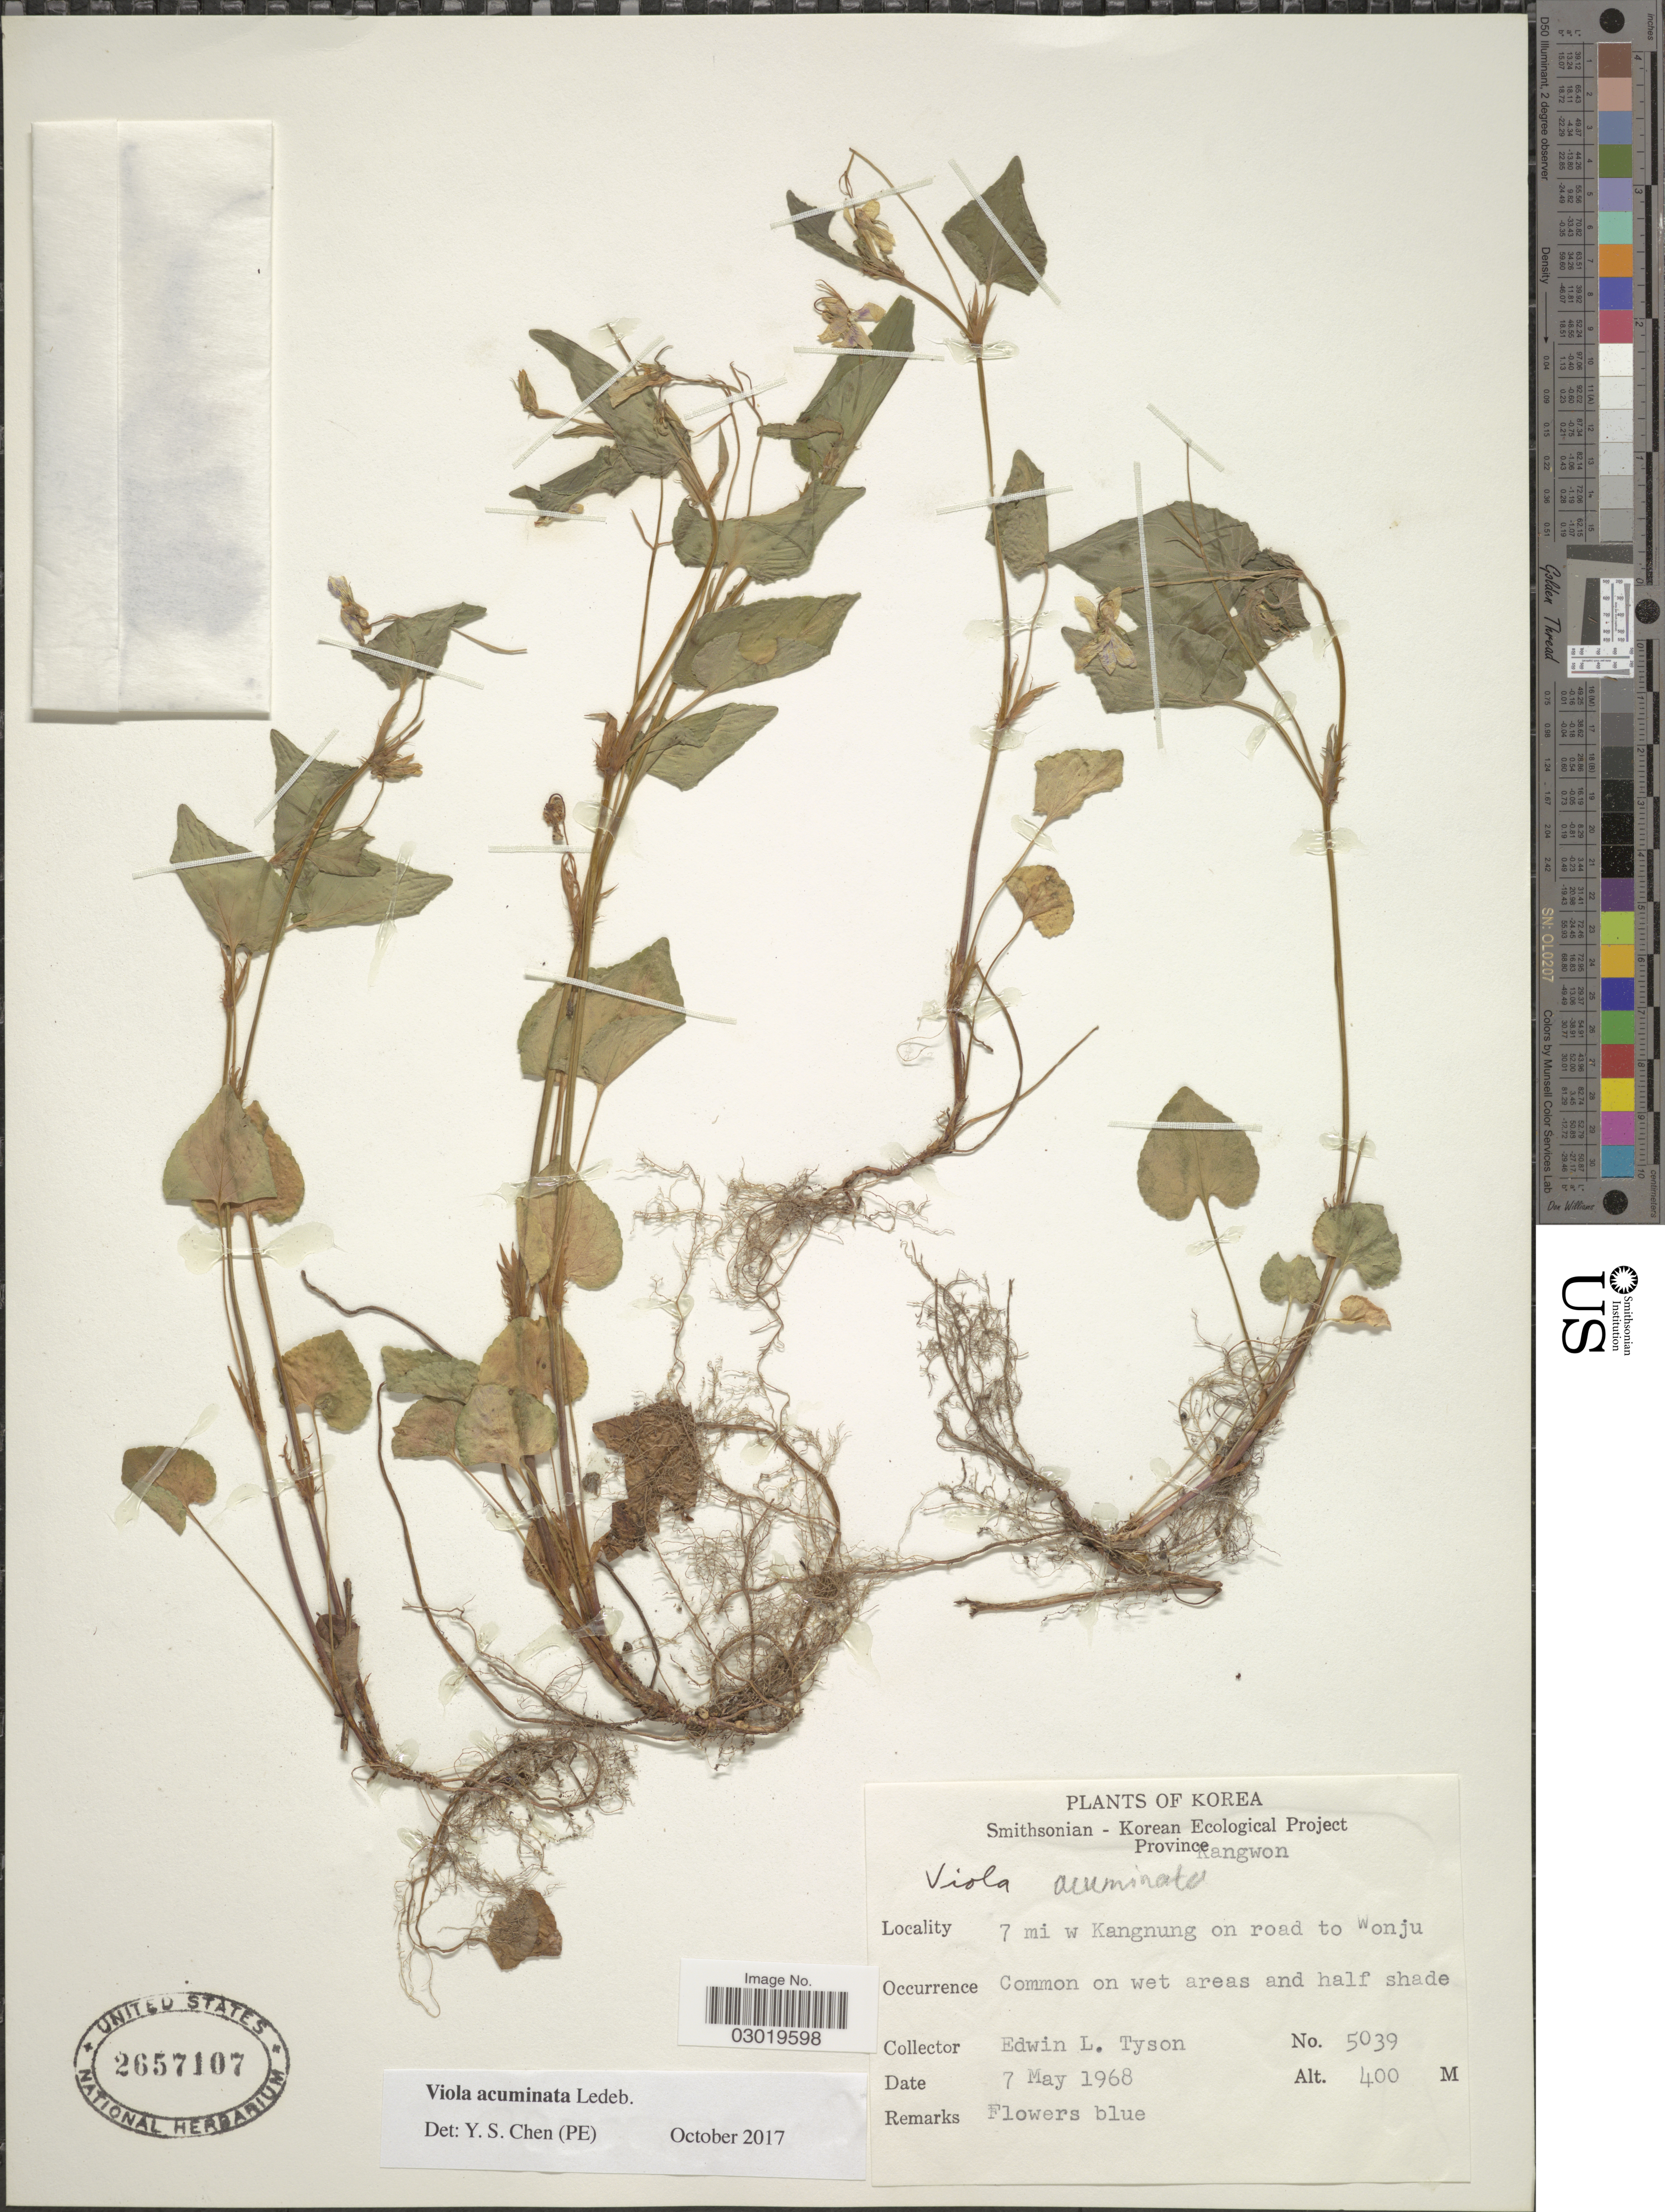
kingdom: Plantae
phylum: Tracheophyta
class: Magnoliopsida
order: Malpighiales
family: Violaceae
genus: Viola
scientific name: Viola acuminata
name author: Ledeb.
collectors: E. L. Tyson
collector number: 5039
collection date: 1968-05-07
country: North Korea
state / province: Kangwon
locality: Province Kangwon, 7 mi w Kangnung on road to Wonju.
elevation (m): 400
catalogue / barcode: US 2657107